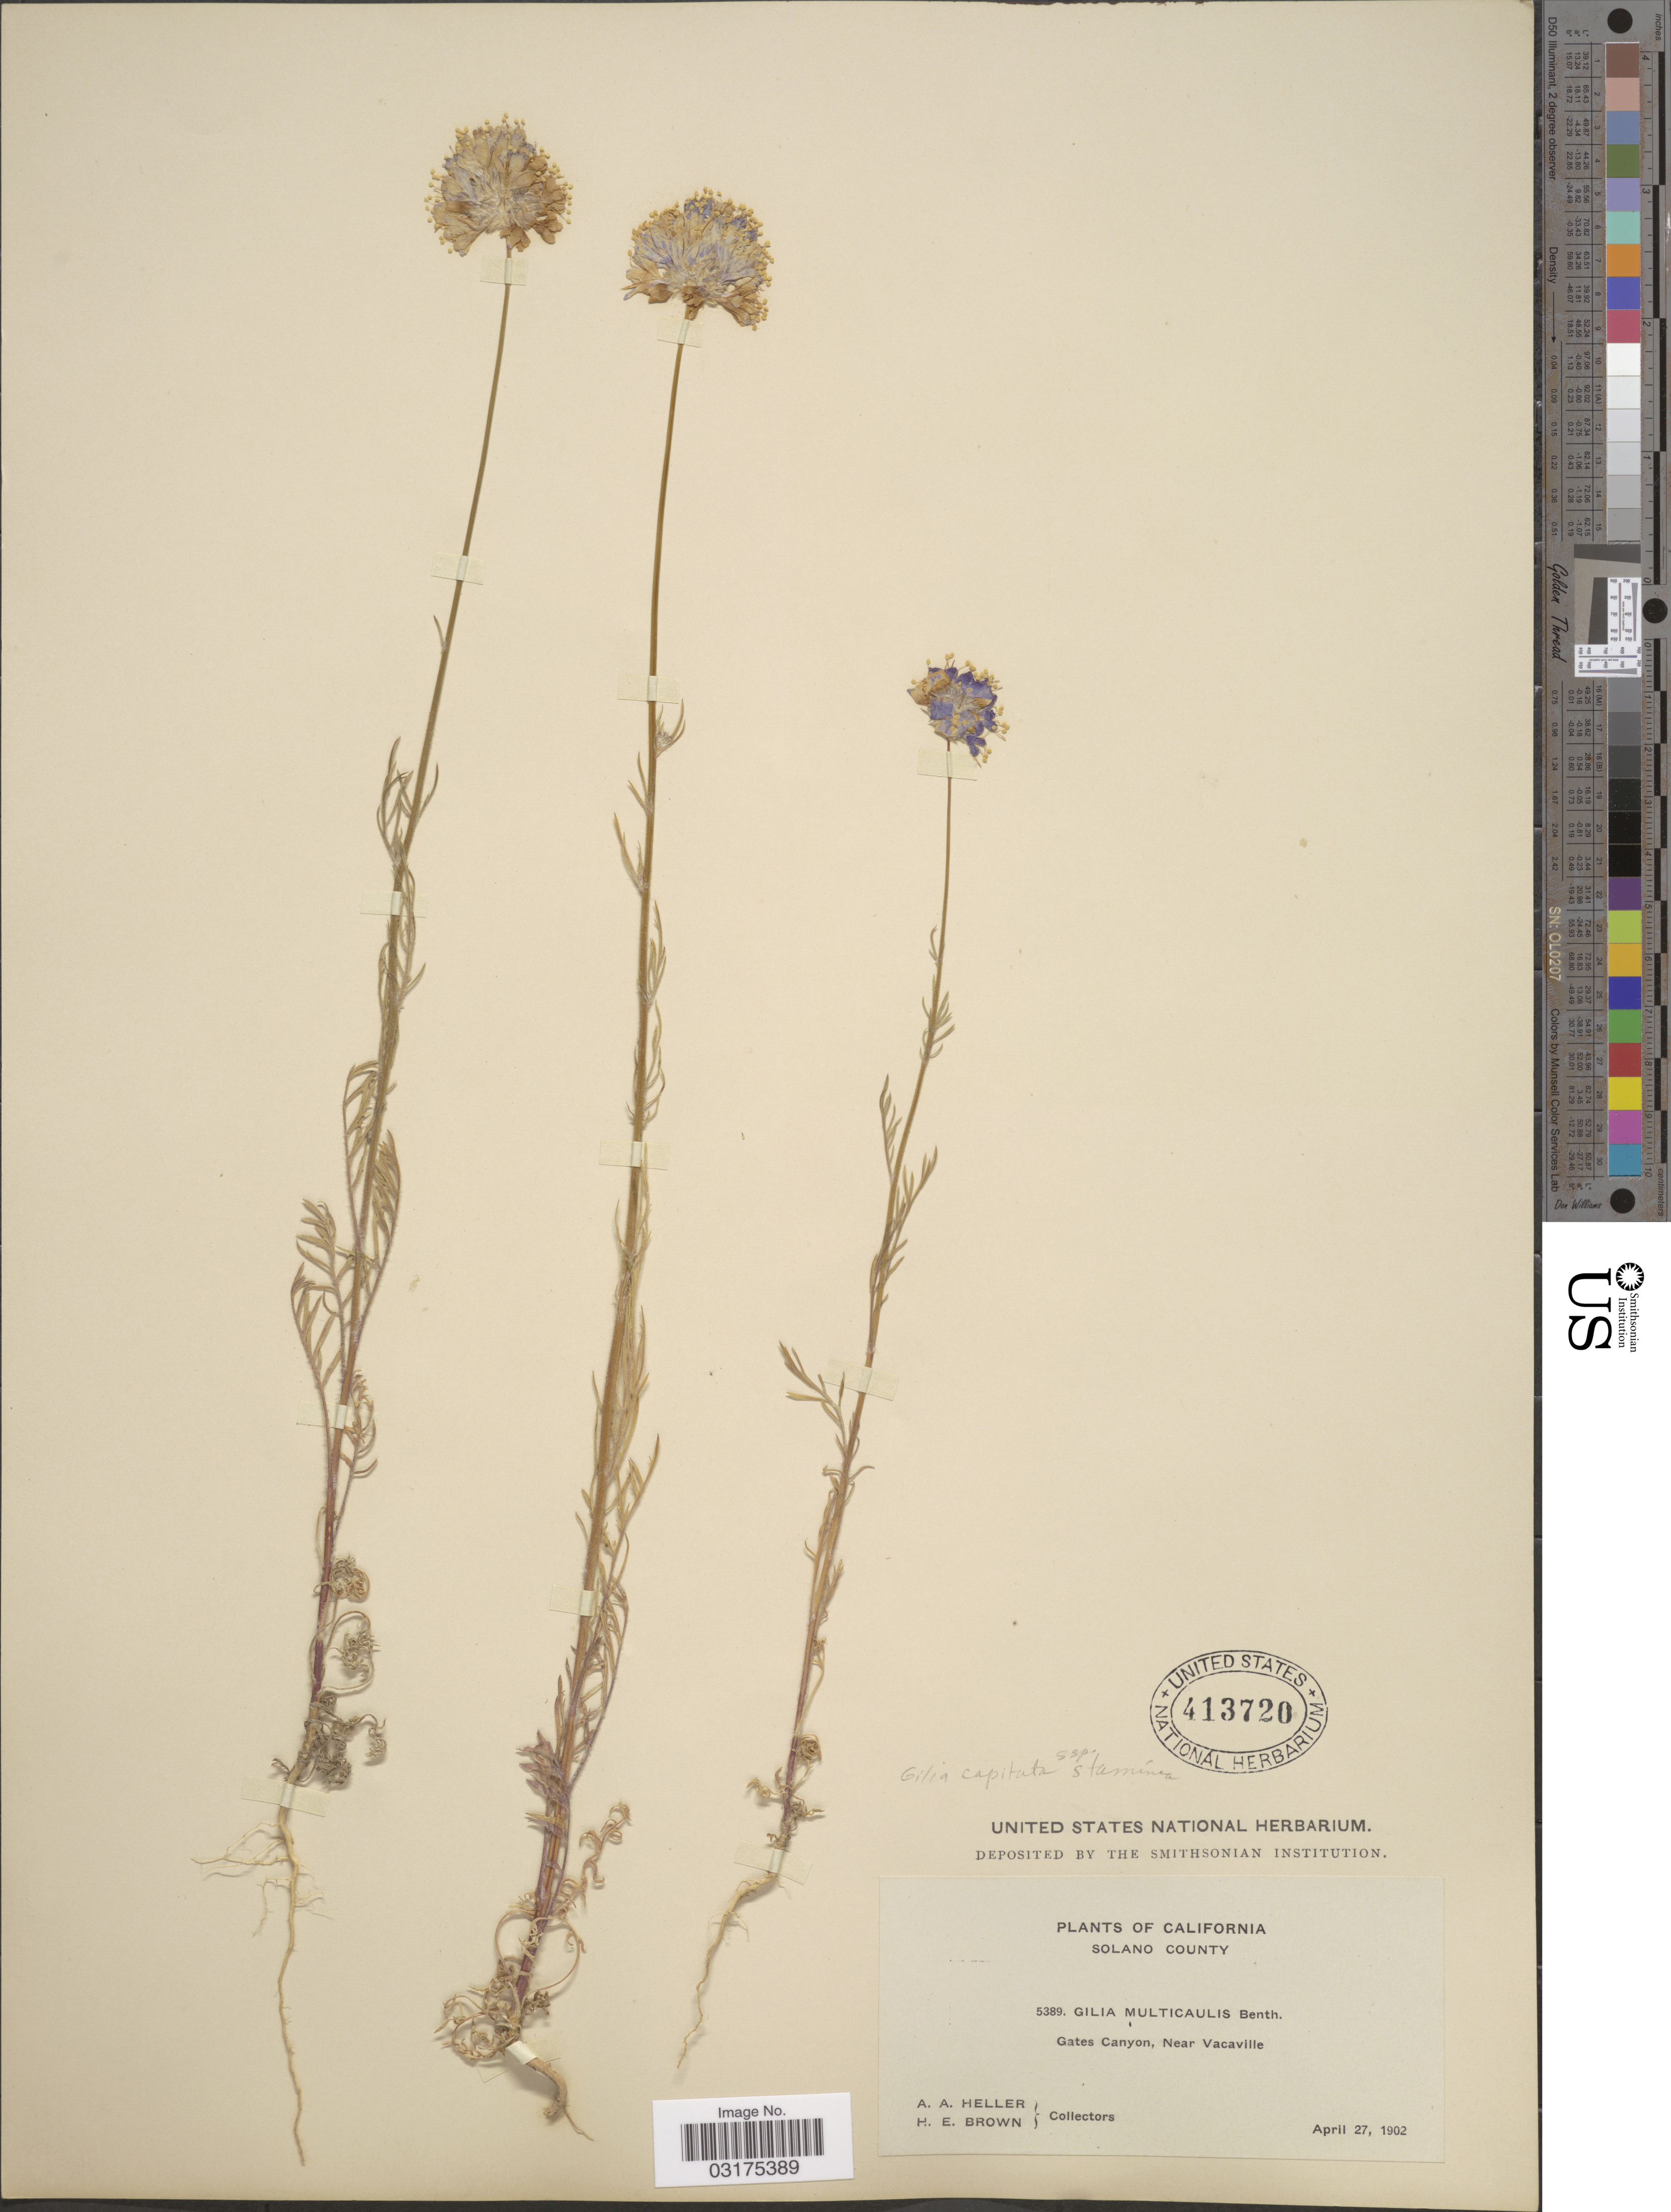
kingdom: Plantae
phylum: Tracheophyta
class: Magnoliopsida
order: Ericales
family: Polemoniaceae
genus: Gilia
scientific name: Gilia capitata subsp. staminea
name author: (Greene) V.E. Grant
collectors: A. A. Heller & H. E. Brown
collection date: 1902-04-27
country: United States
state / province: California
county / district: Solano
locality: Solano County, Gates Canyon, Near Vacaville.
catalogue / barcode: US 413720